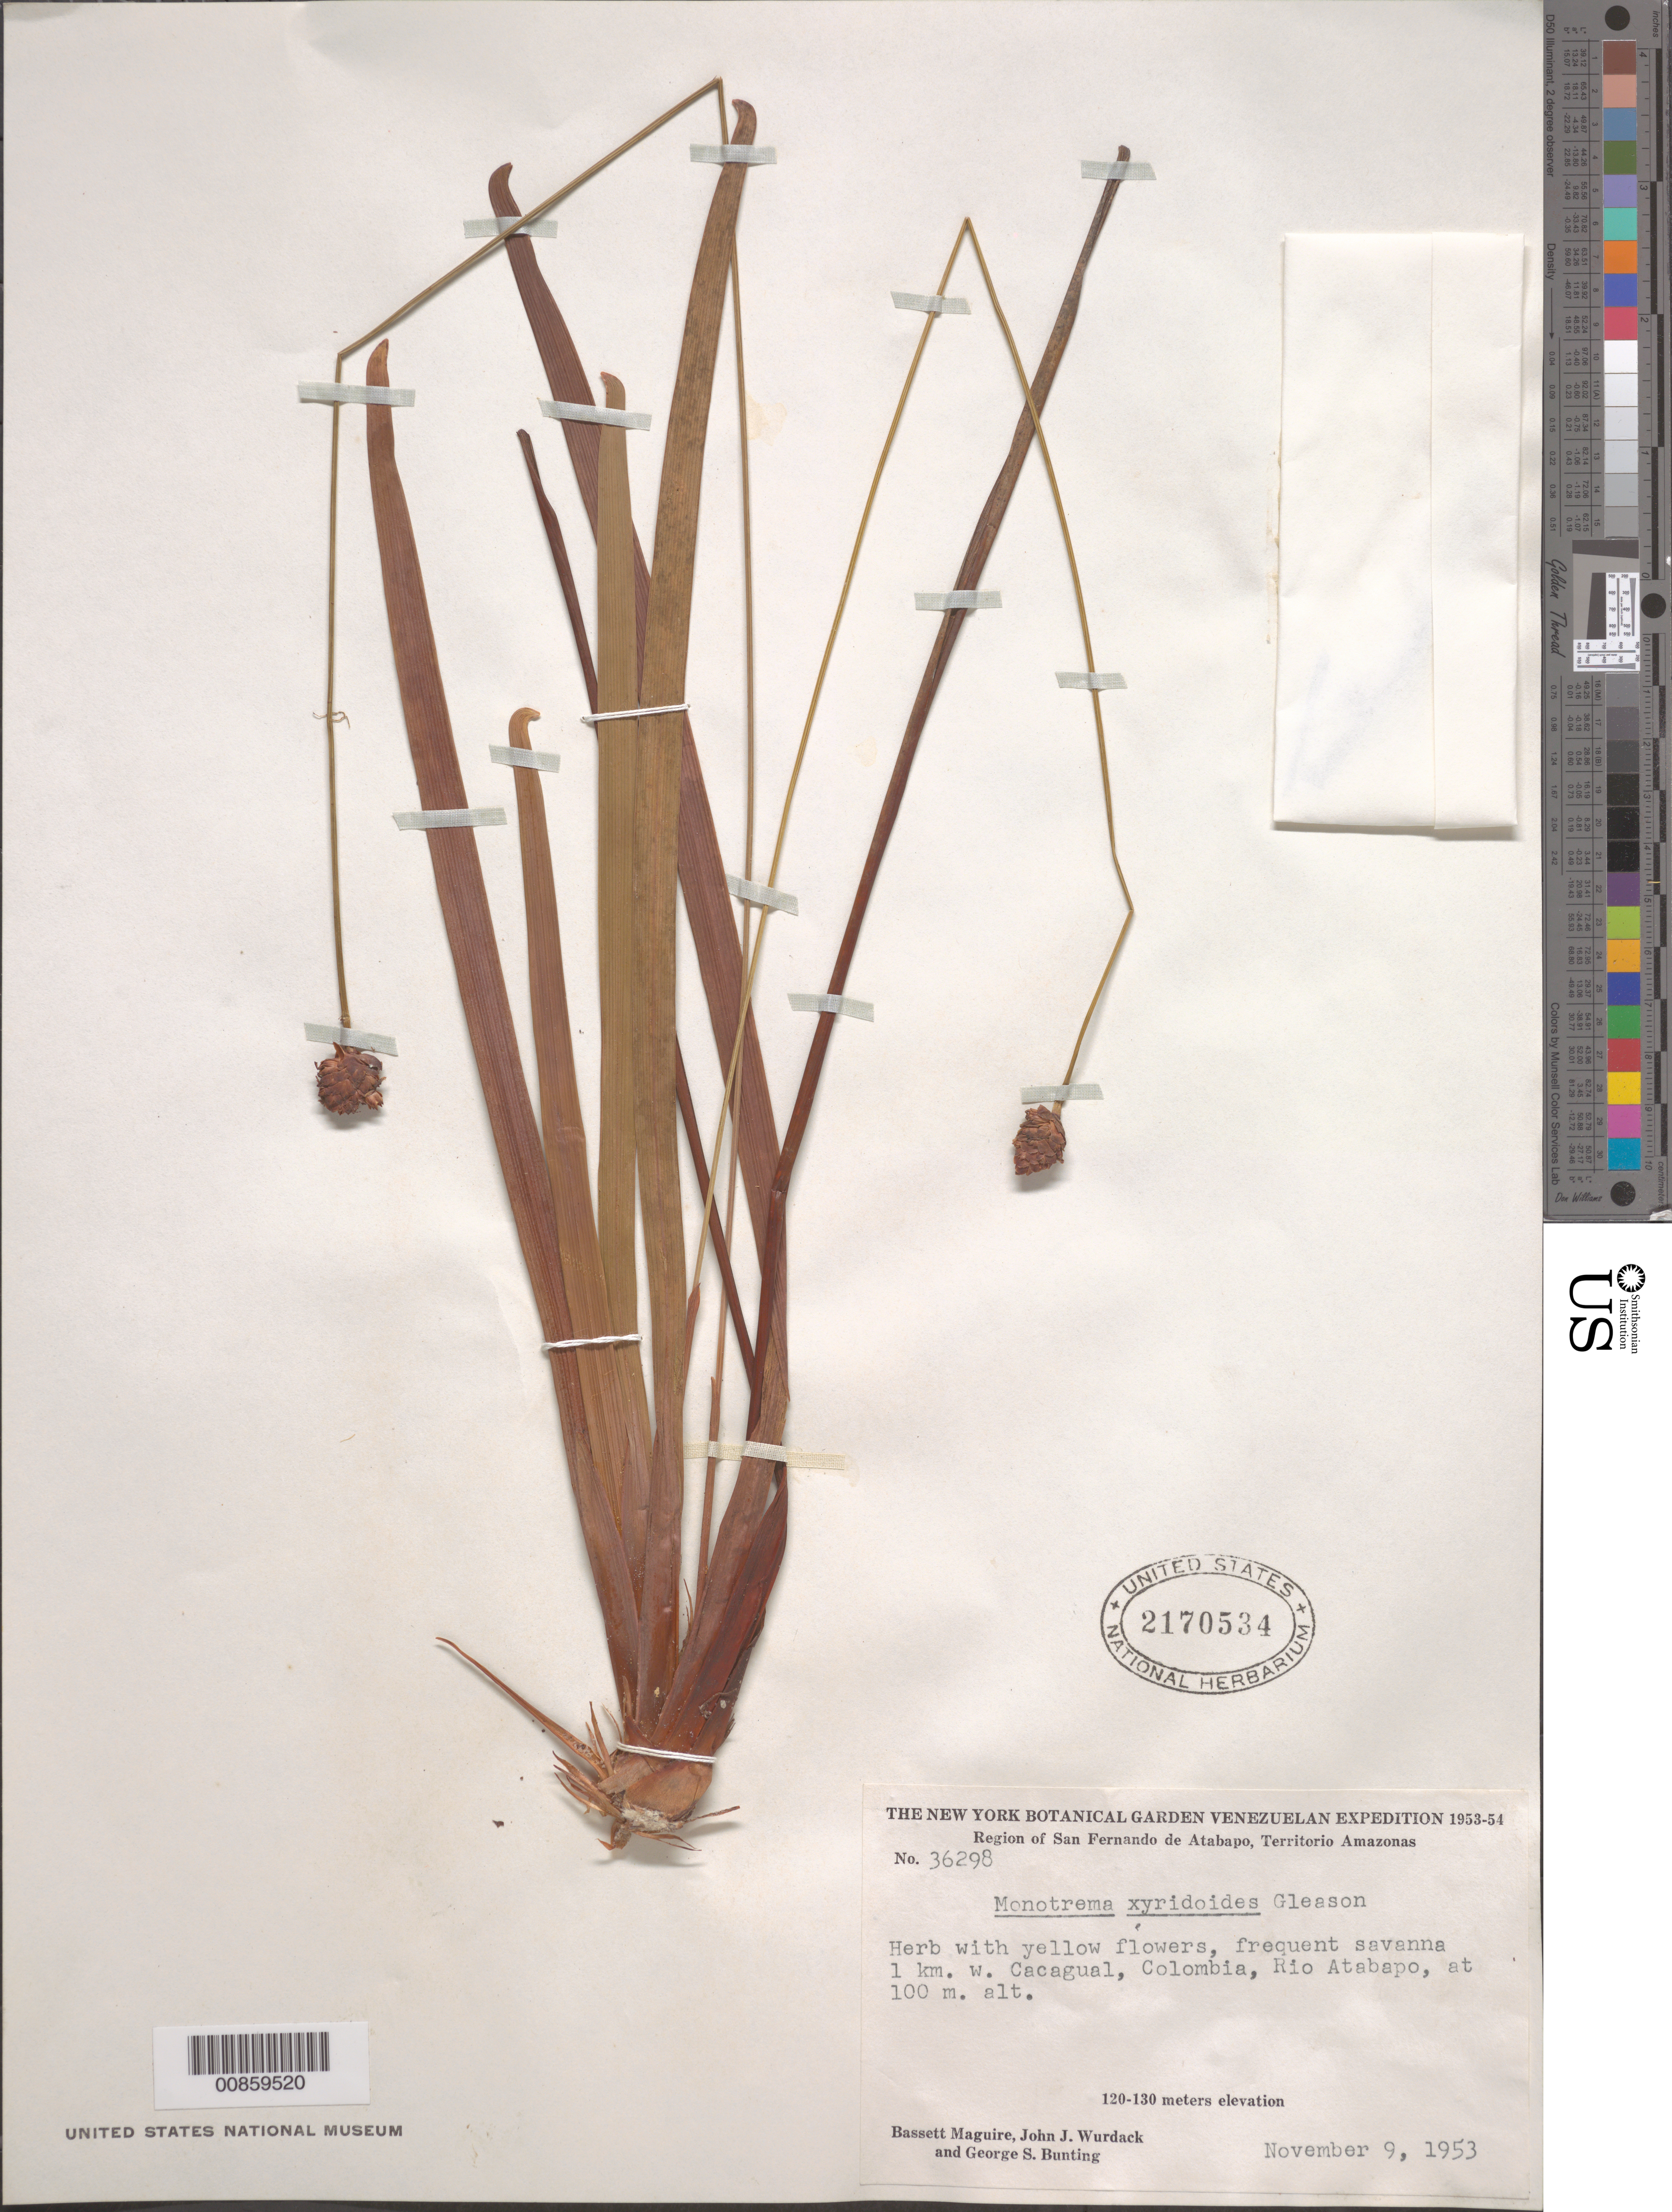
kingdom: Plantae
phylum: Tracheophyta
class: Liliopsida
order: Poales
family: Rapateaceae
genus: Monotrema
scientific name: Monotrema xyridoides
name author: Gleason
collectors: B. Maguire, J. J. Wurdack & G. S. Bunting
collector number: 36298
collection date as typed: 19-Nov-53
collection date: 1953-11-19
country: Colombia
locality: Río Atabapo, 1 km W of Cacagual, Colombia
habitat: Savanna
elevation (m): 100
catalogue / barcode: US 2170534